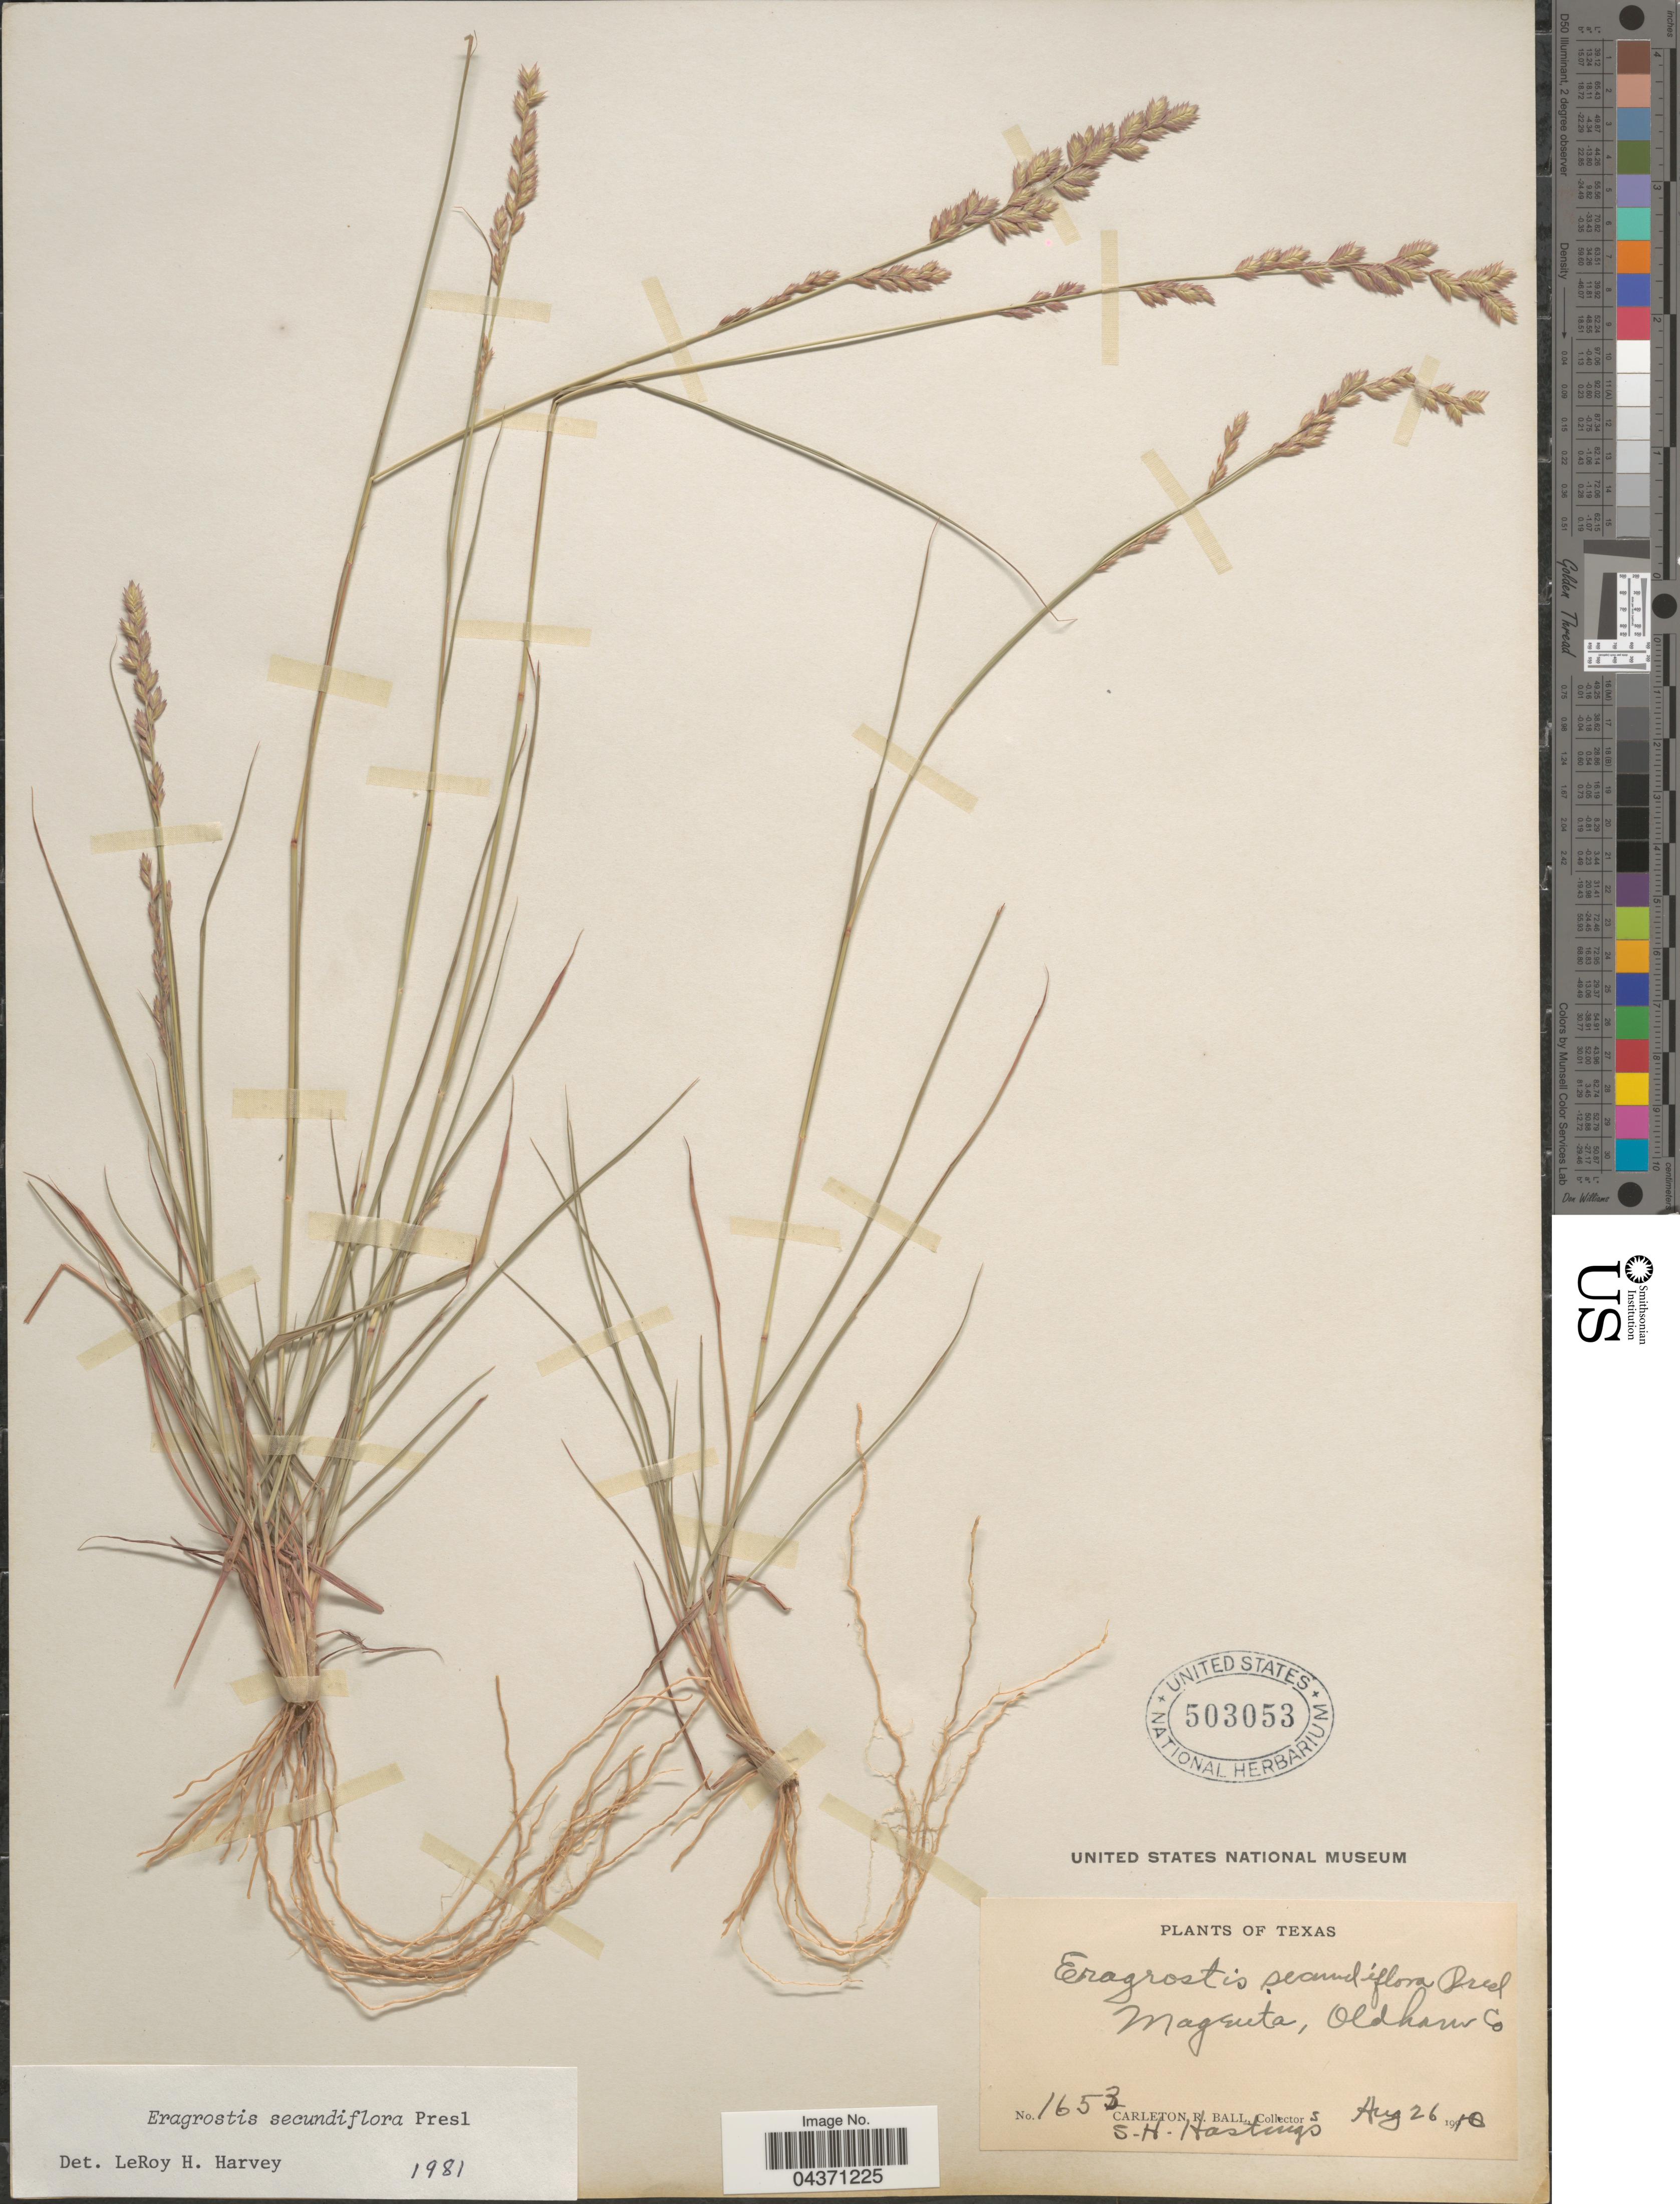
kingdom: Plantae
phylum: Tracheophyta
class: Liliopsida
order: Poales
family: Poaceae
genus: Eragrostis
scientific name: Eragrostis secundiflora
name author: J. Presl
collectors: C. R. Ball & S. Hastings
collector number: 1653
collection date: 1910-08-26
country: United States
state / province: Texas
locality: Magenta, Oldham Co.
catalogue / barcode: US 503053